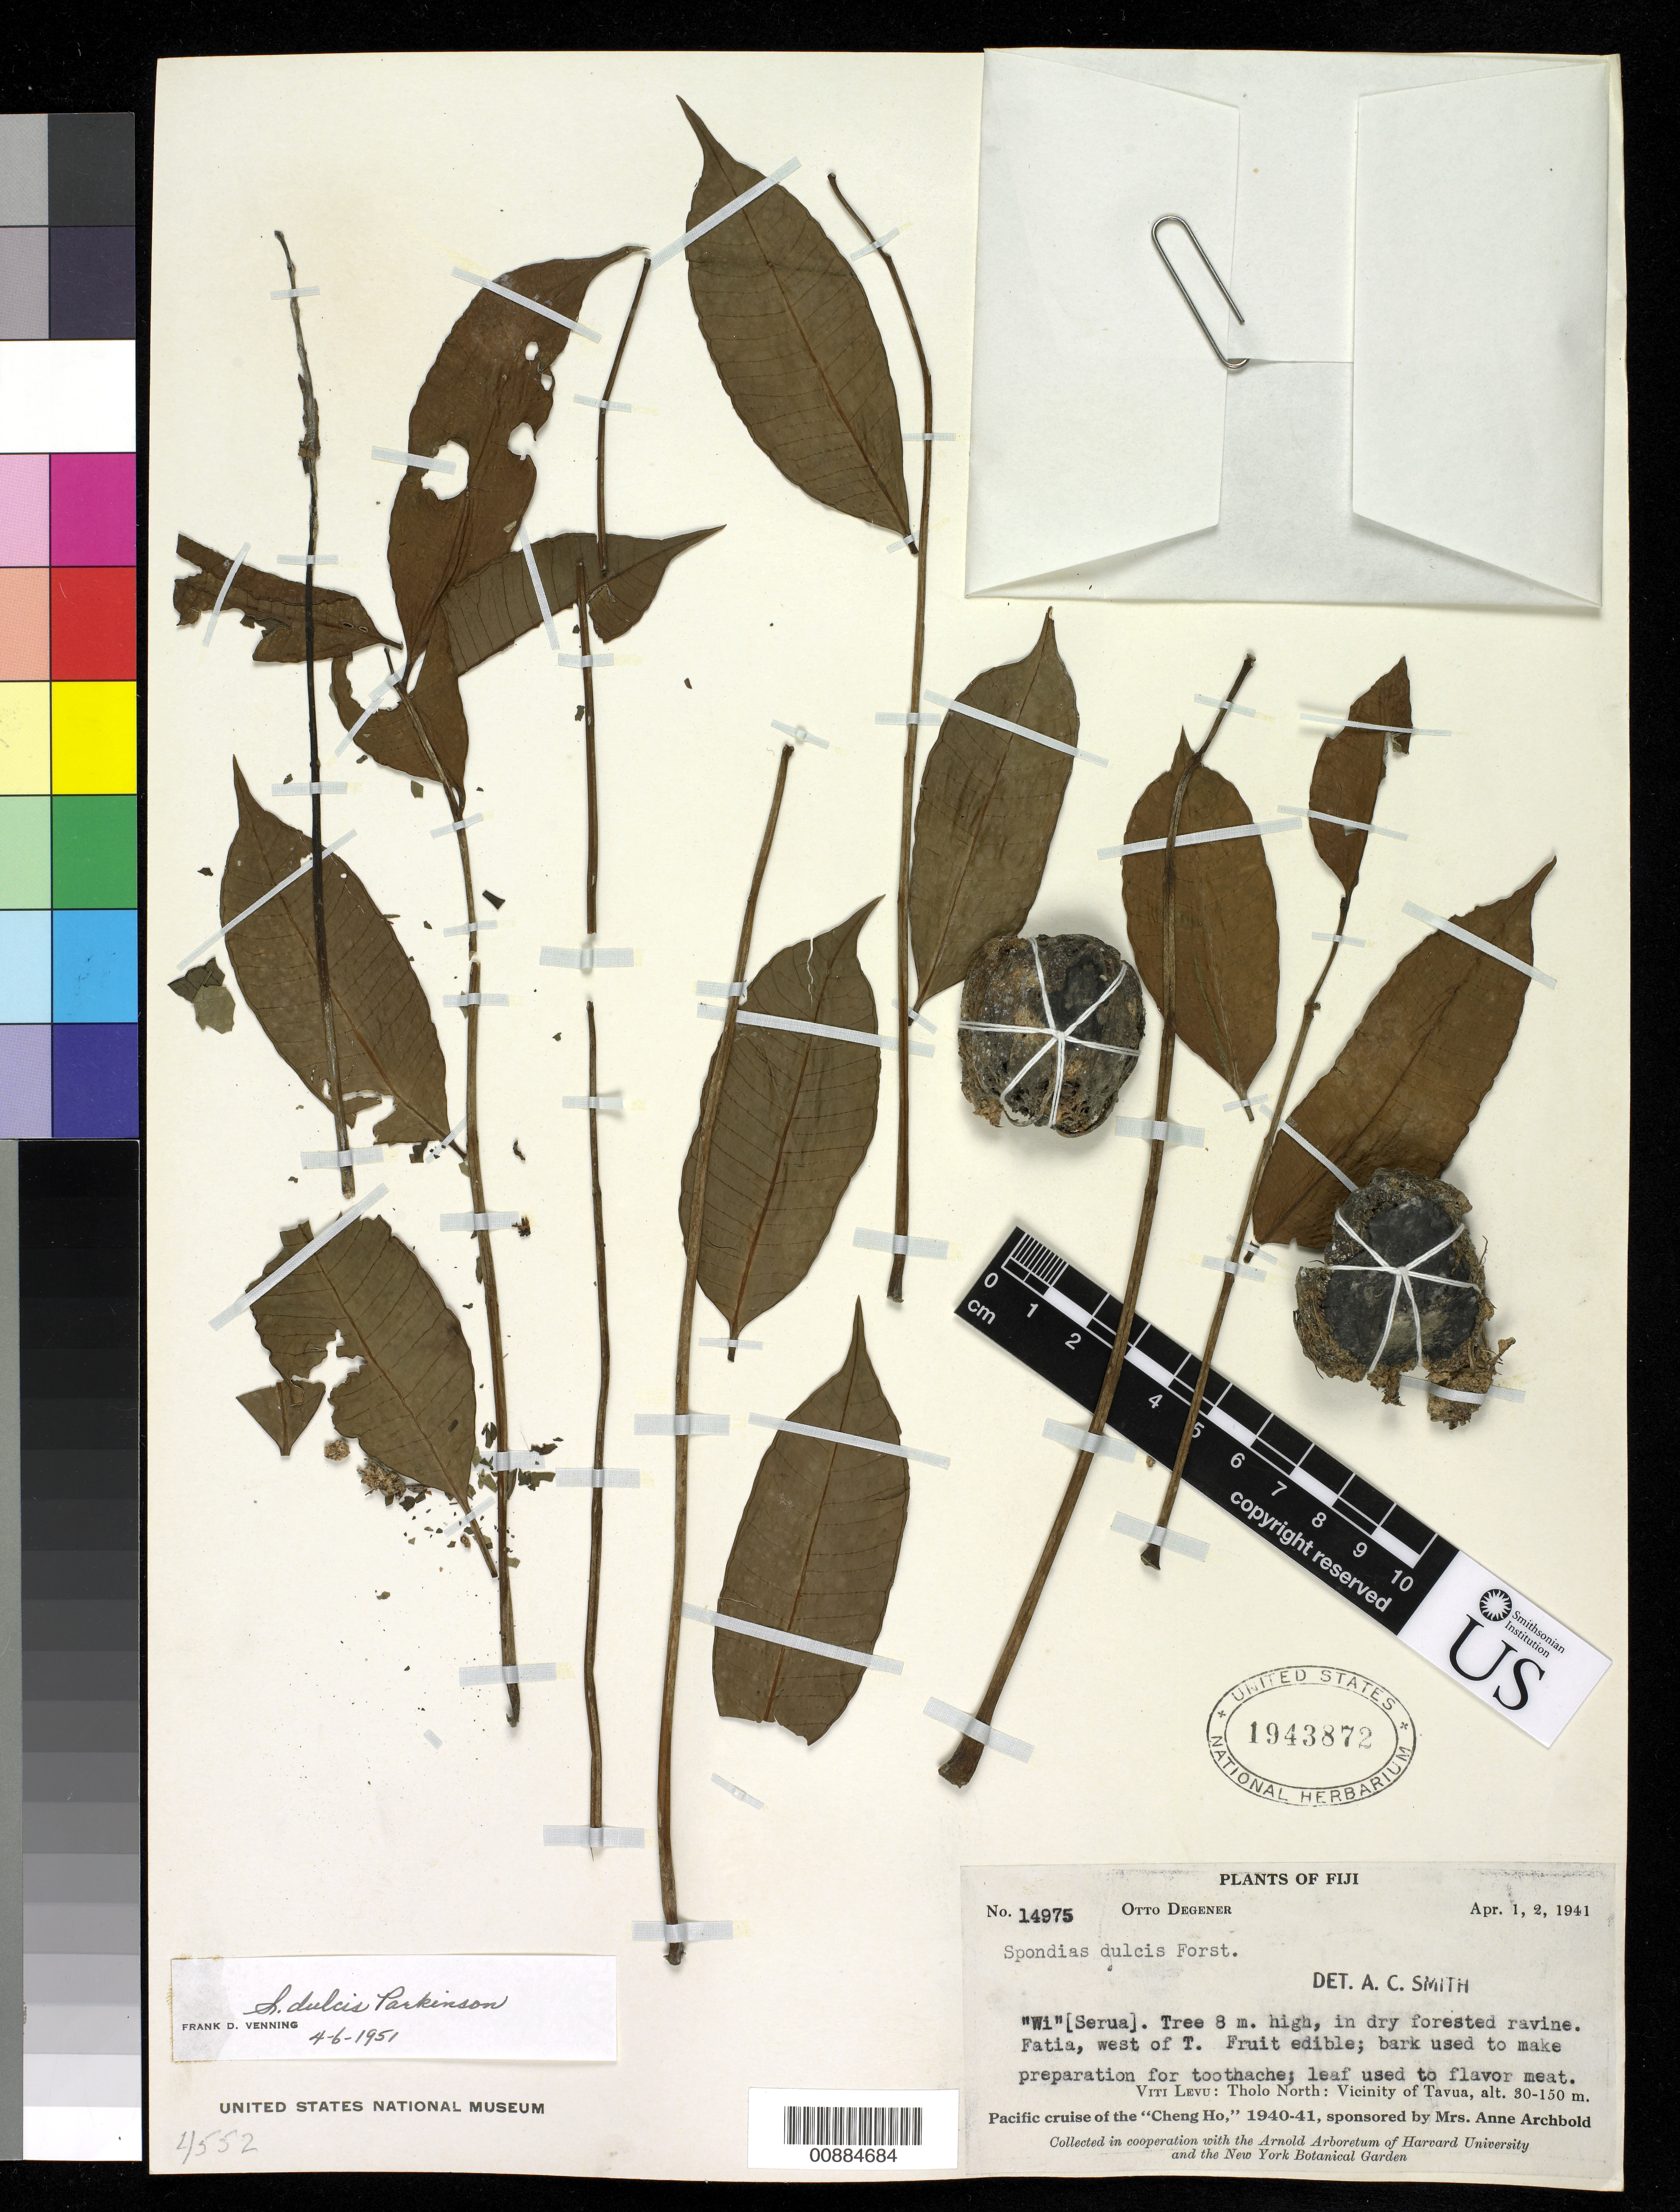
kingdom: Plantae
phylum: Tracheophyta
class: Magnoliopsida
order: Sapindales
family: Anacardiaceae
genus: Spondias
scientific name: Spondias dulcis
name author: Parkinson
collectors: O. Degener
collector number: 14975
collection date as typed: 01 Apr 1941 to 02 Apr 1941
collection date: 1941-04-01/1941-04-02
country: Fiji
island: Viti Levu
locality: Fiji, Viti Levu, Tholo North: Vicinity of Tavua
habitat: Fatia, West of T. dry forested ravine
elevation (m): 30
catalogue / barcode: US 1943872